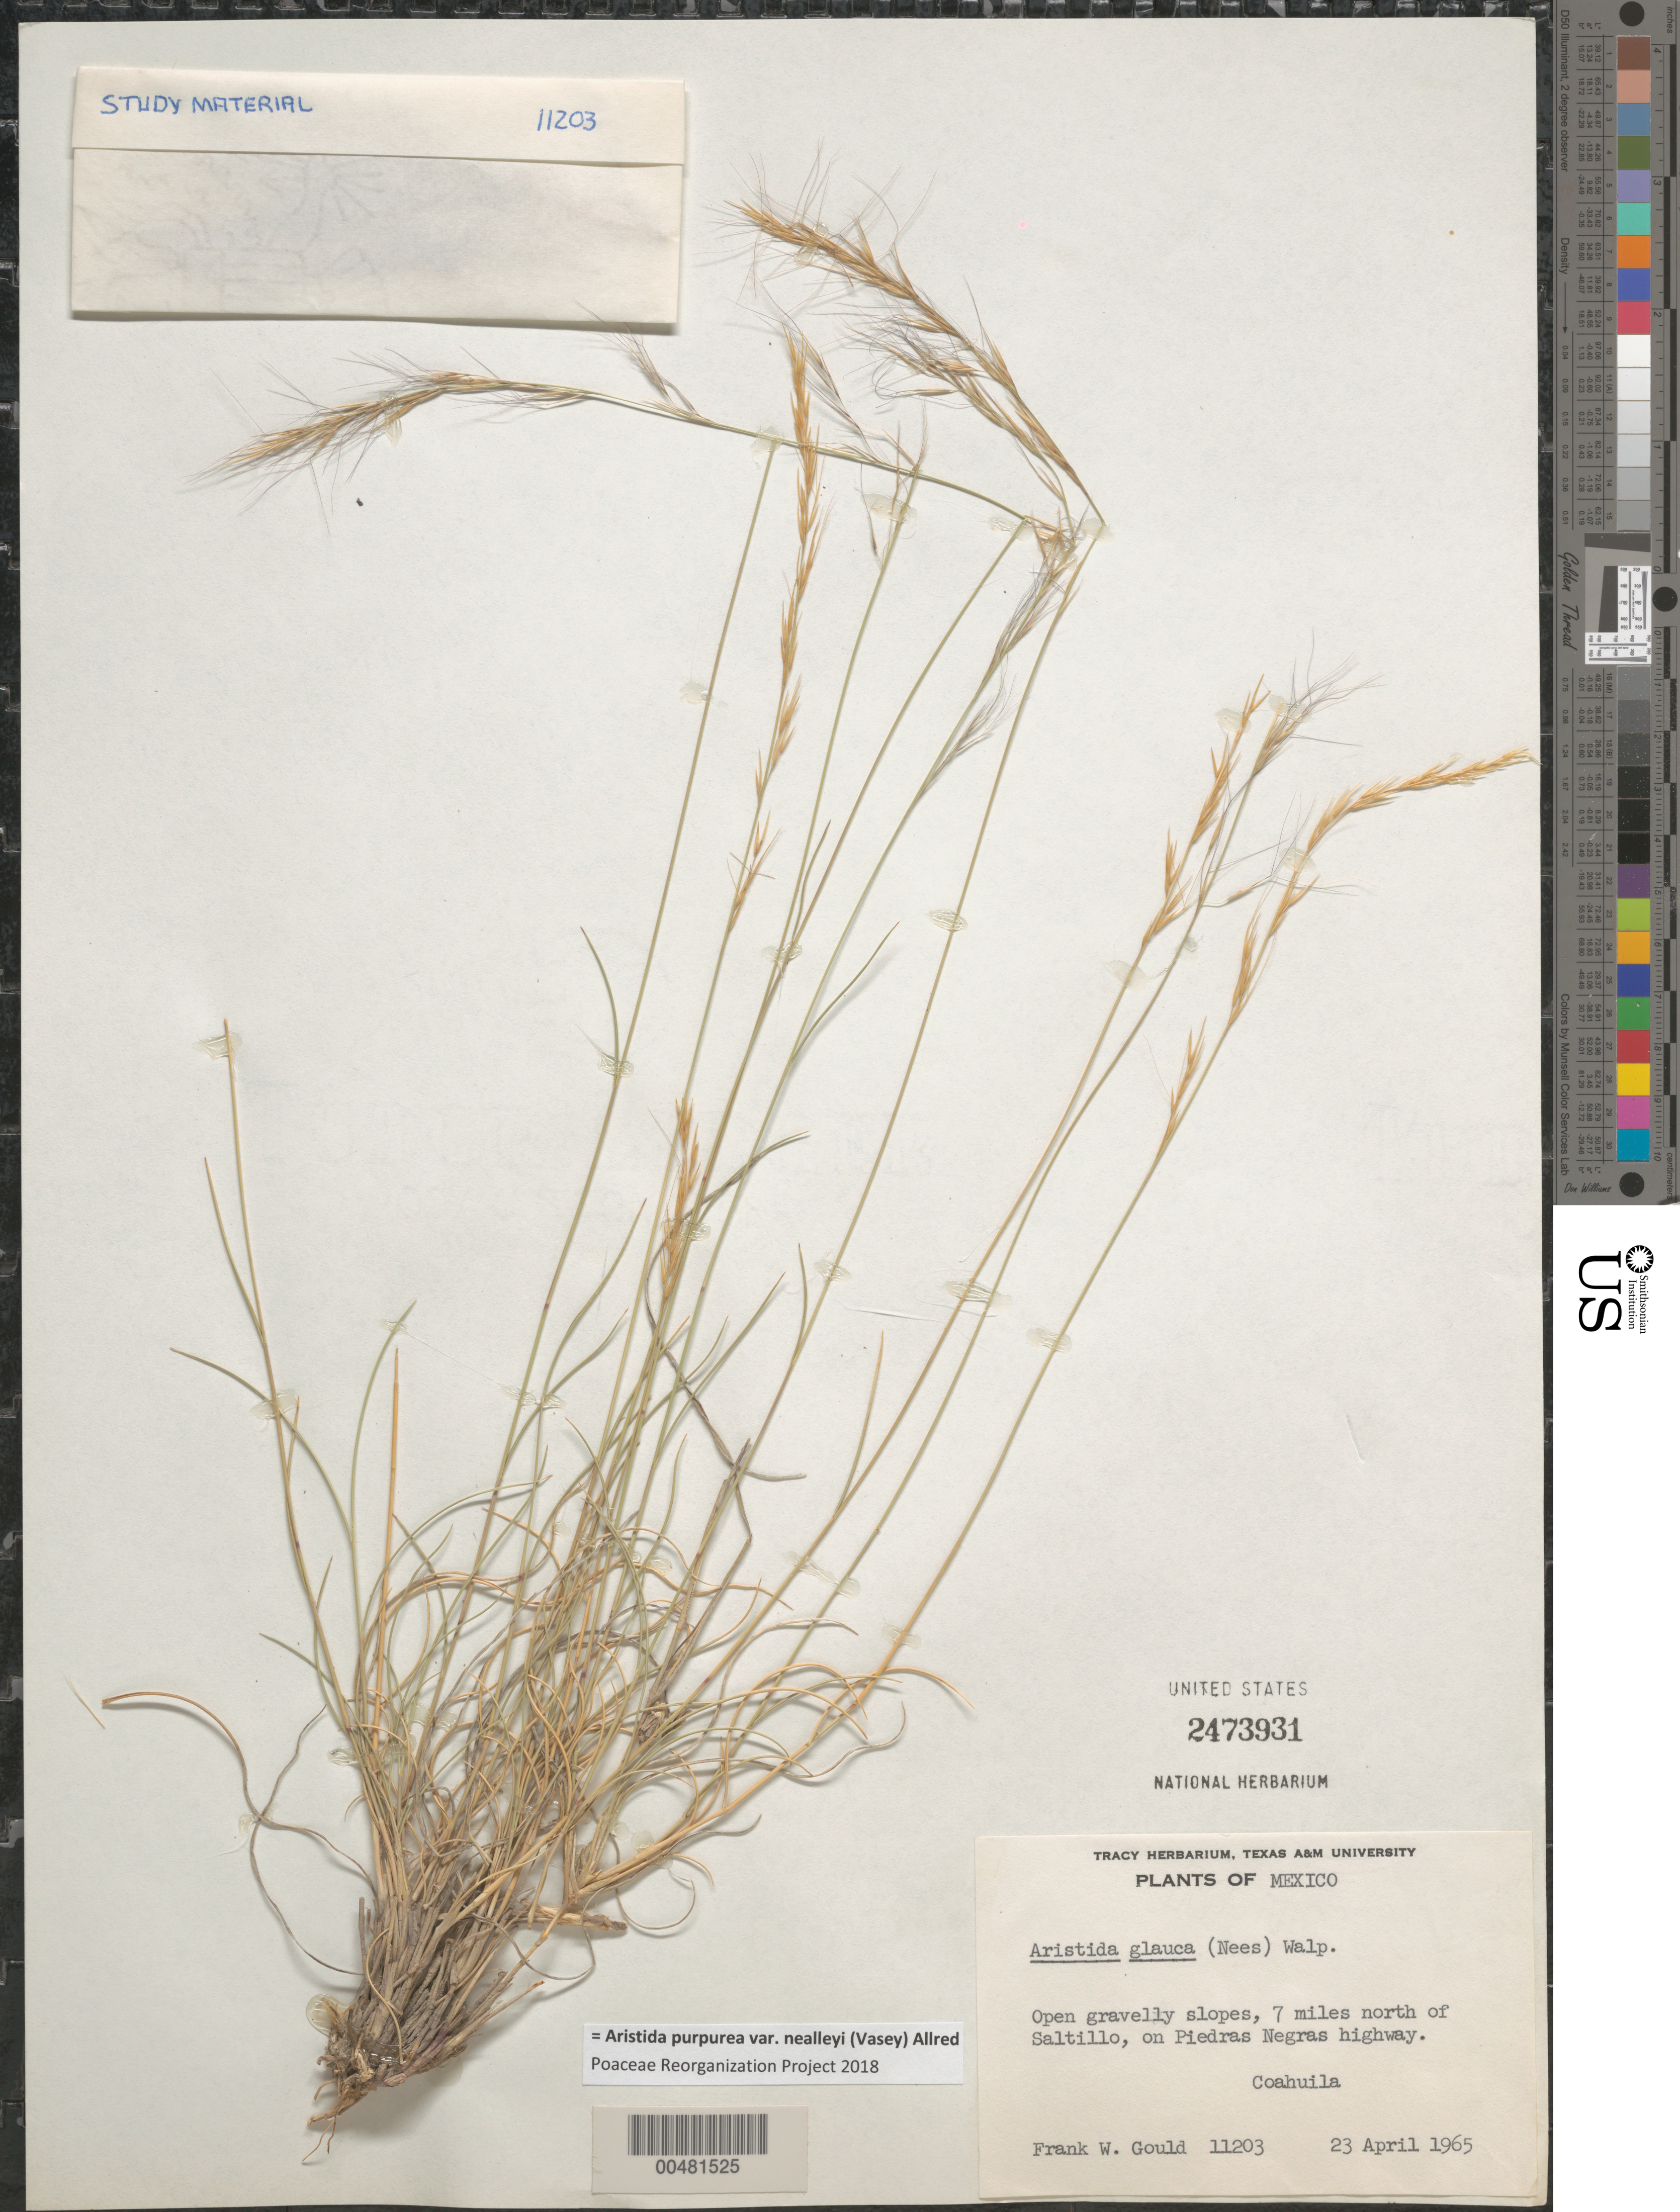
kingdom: Plantae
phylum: Tracheophyta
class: Liliopsida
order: Poales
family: Poaceae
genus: Aristida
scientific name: Aristida purpurea var. nealleyi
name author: (Vasey) Allred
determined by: Poaceae Reorganization Project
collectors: F. W. Gould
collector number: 11203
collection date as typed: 23 Apr 1965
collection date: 1965-04-23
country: Mexico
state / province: Coahuila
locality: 7 mi N of Saltillo, on Piedras Negras highway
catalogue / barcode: US 2473931